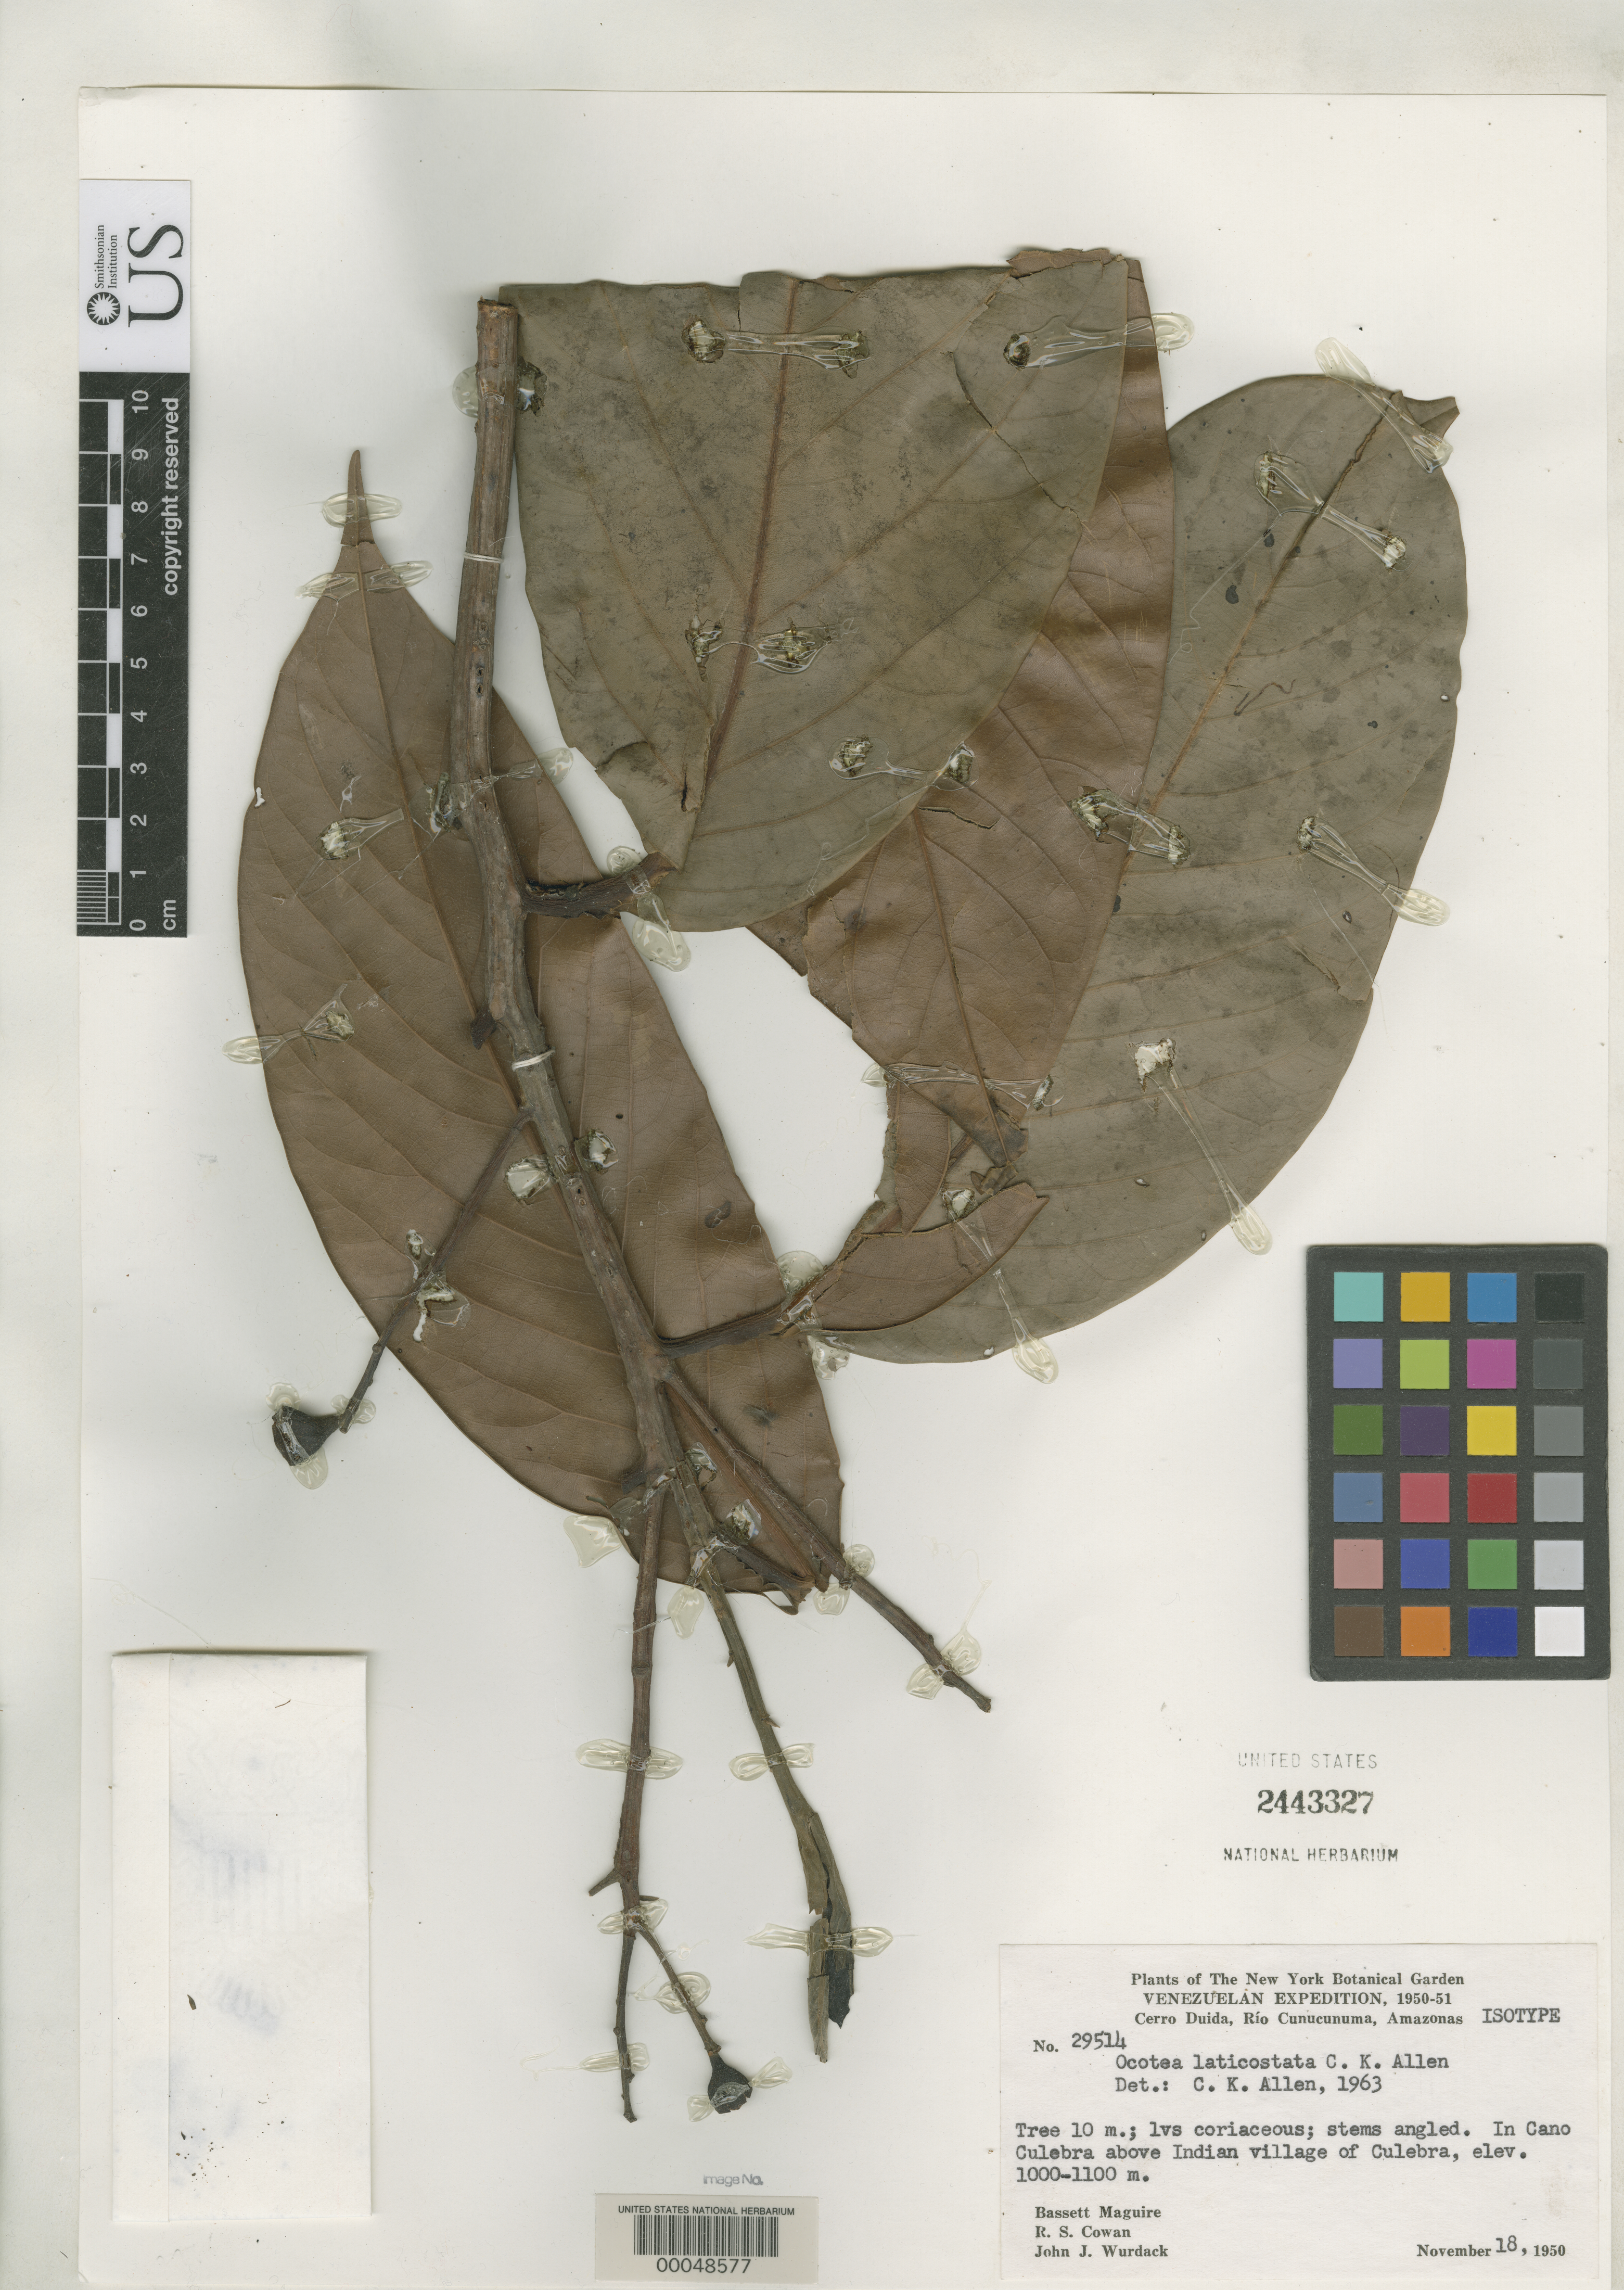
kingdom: Plantae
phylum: Tracheophyta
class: Magnoliopsida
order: Laurales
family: Lauraceae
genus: Ocotea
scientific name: Ocotea laticostata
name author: C.K. Allen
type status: Isotype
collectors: B. Maguire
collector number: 29514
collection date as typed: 18 Nov 1950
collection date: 1950-11-18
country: Venezuela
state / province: Amazonas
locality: Cerro Duida.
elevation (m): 1000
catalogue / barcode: US 2443327